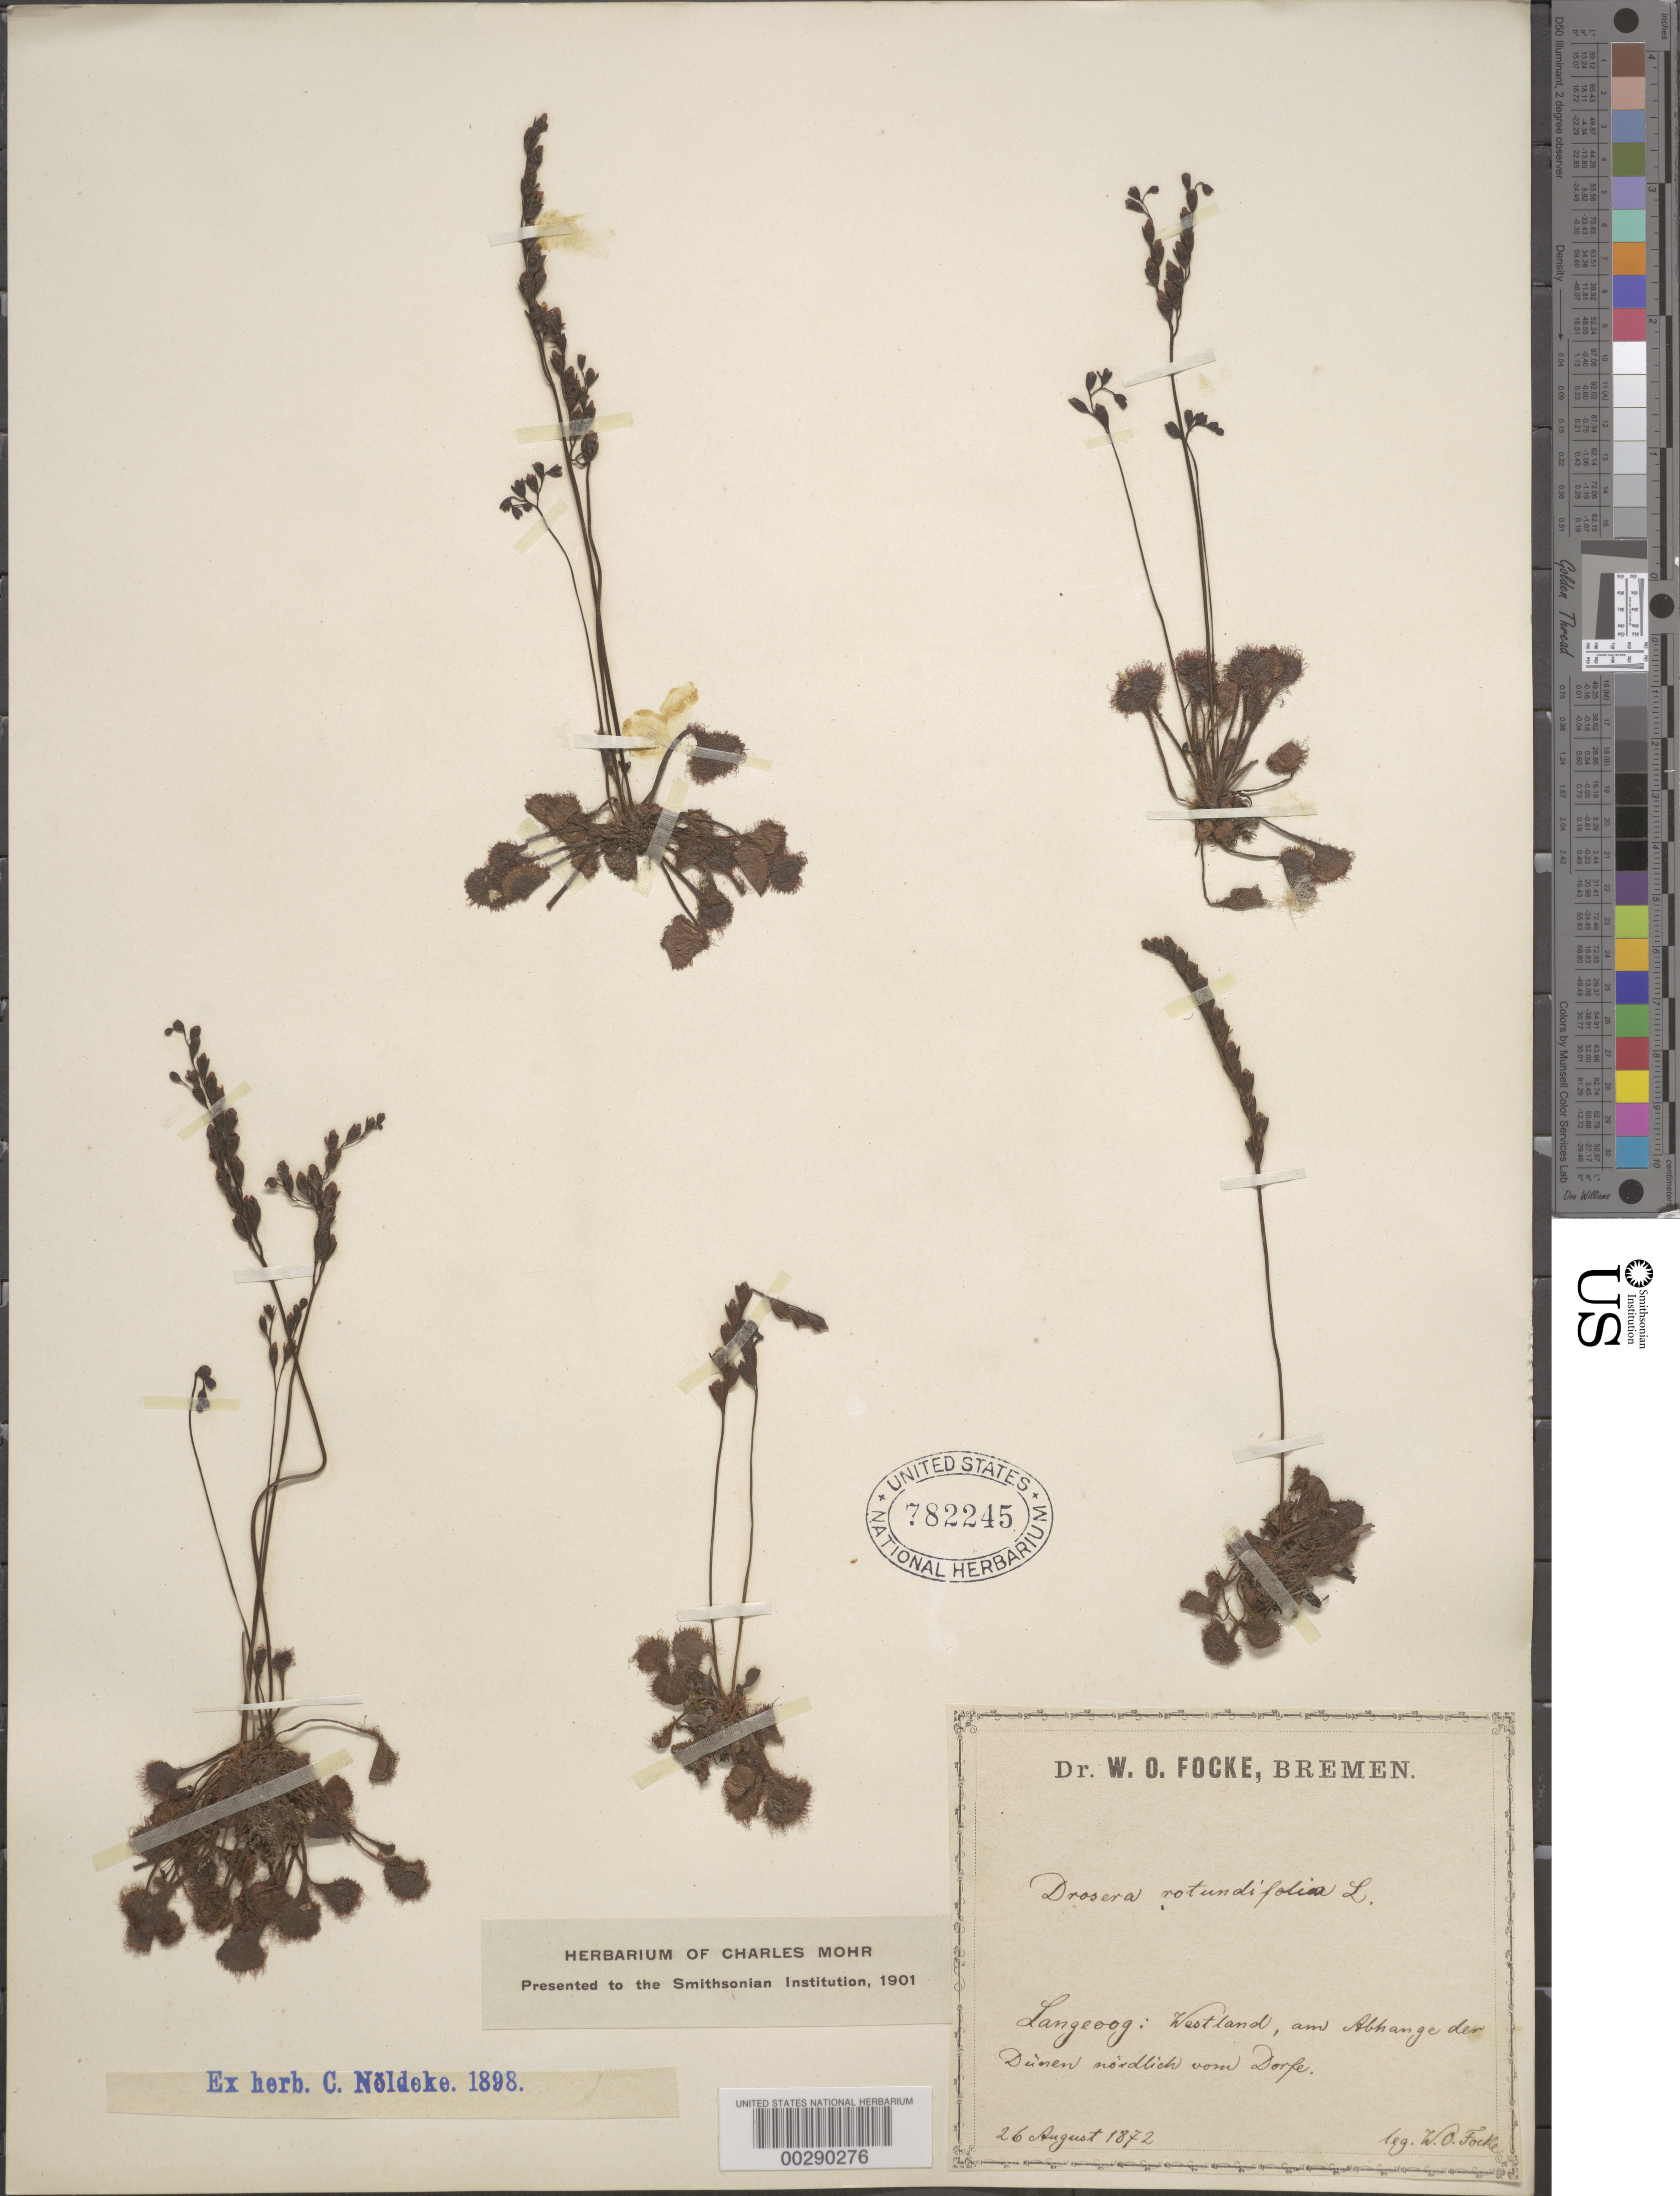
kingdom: Plantae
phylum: Tracheophyta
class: Magnoliopsida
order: Caryophyllales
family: Droseraceae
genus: Drosera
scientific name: Drosera rotundifolia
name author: L.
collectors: W. O. Focke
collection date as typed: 26 Aug 1872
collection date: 1872-08-26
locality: Langeoog: westland, am abhange der dunen nordlich vom dorpe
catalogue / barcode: US 782245